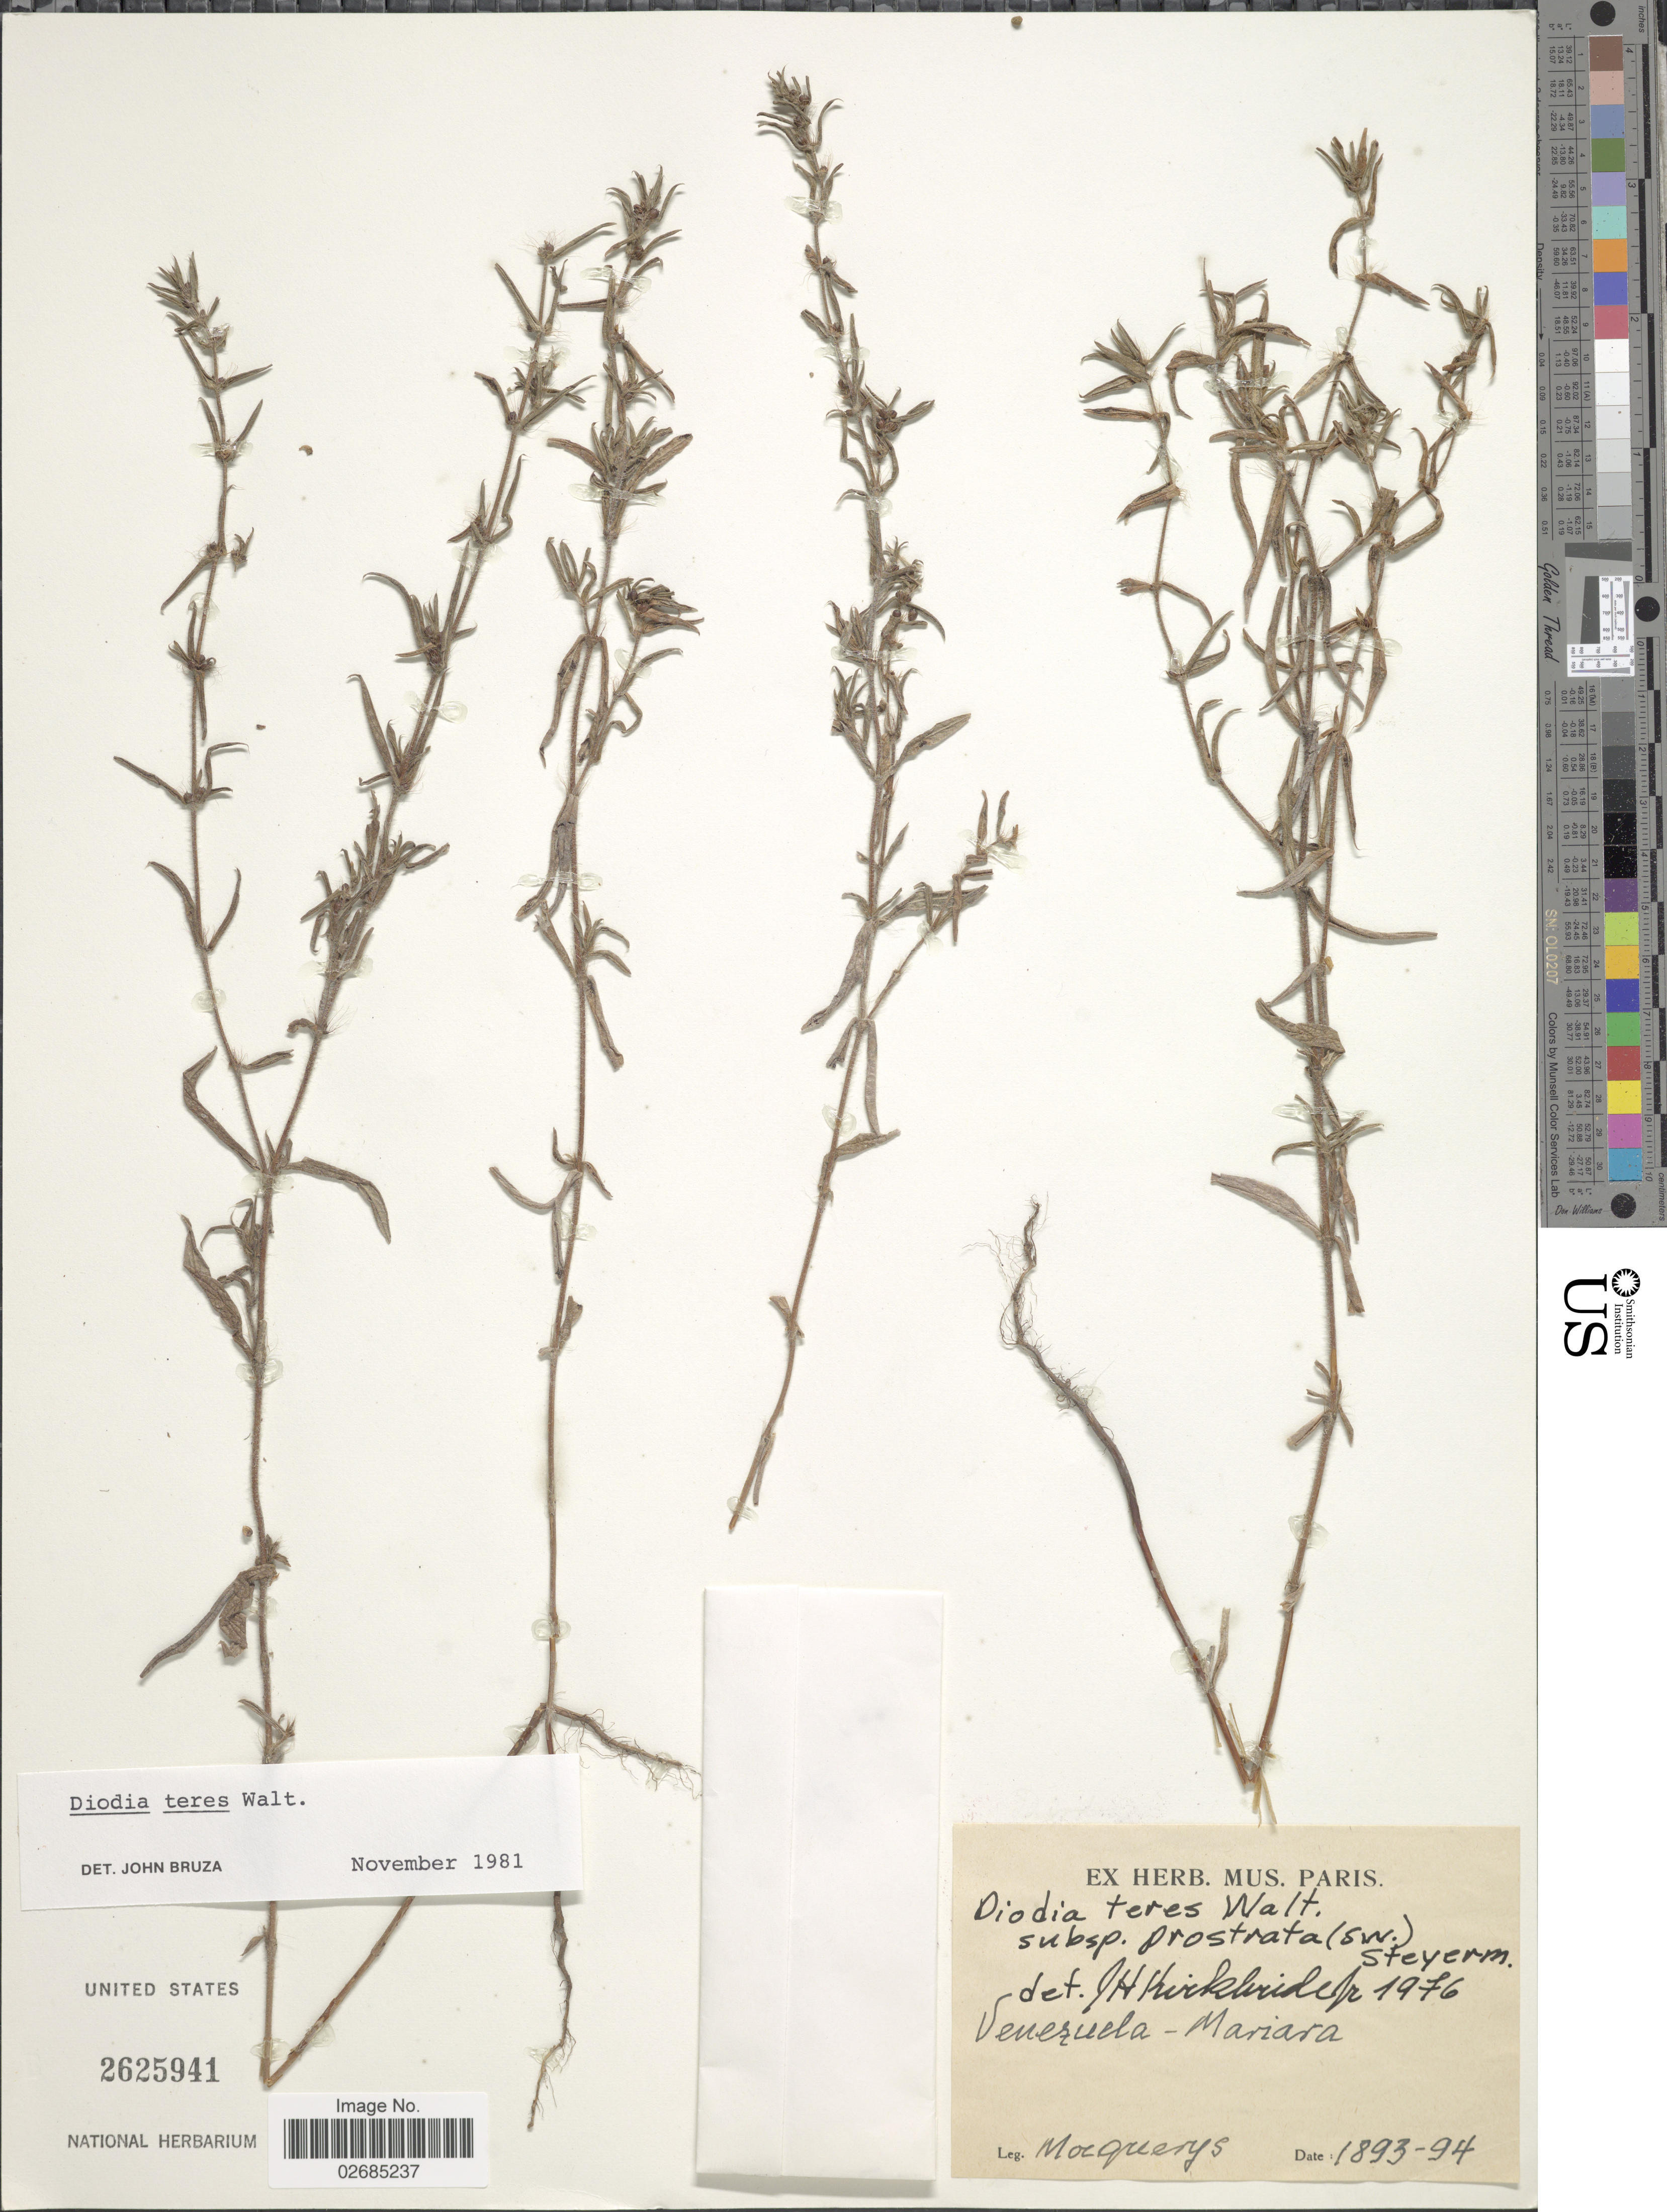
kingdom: Plantae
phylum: Tracheophyta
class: Magnoliopsida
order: Gentianales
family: Rubiaceae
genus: Diodia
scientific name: Diodia teres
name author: Walter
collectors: A. Mocquerys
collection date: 1893/1894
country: Venezuela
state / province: Carabobo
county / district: Diego Ibarra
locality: Mariara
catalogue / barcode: US 2625941